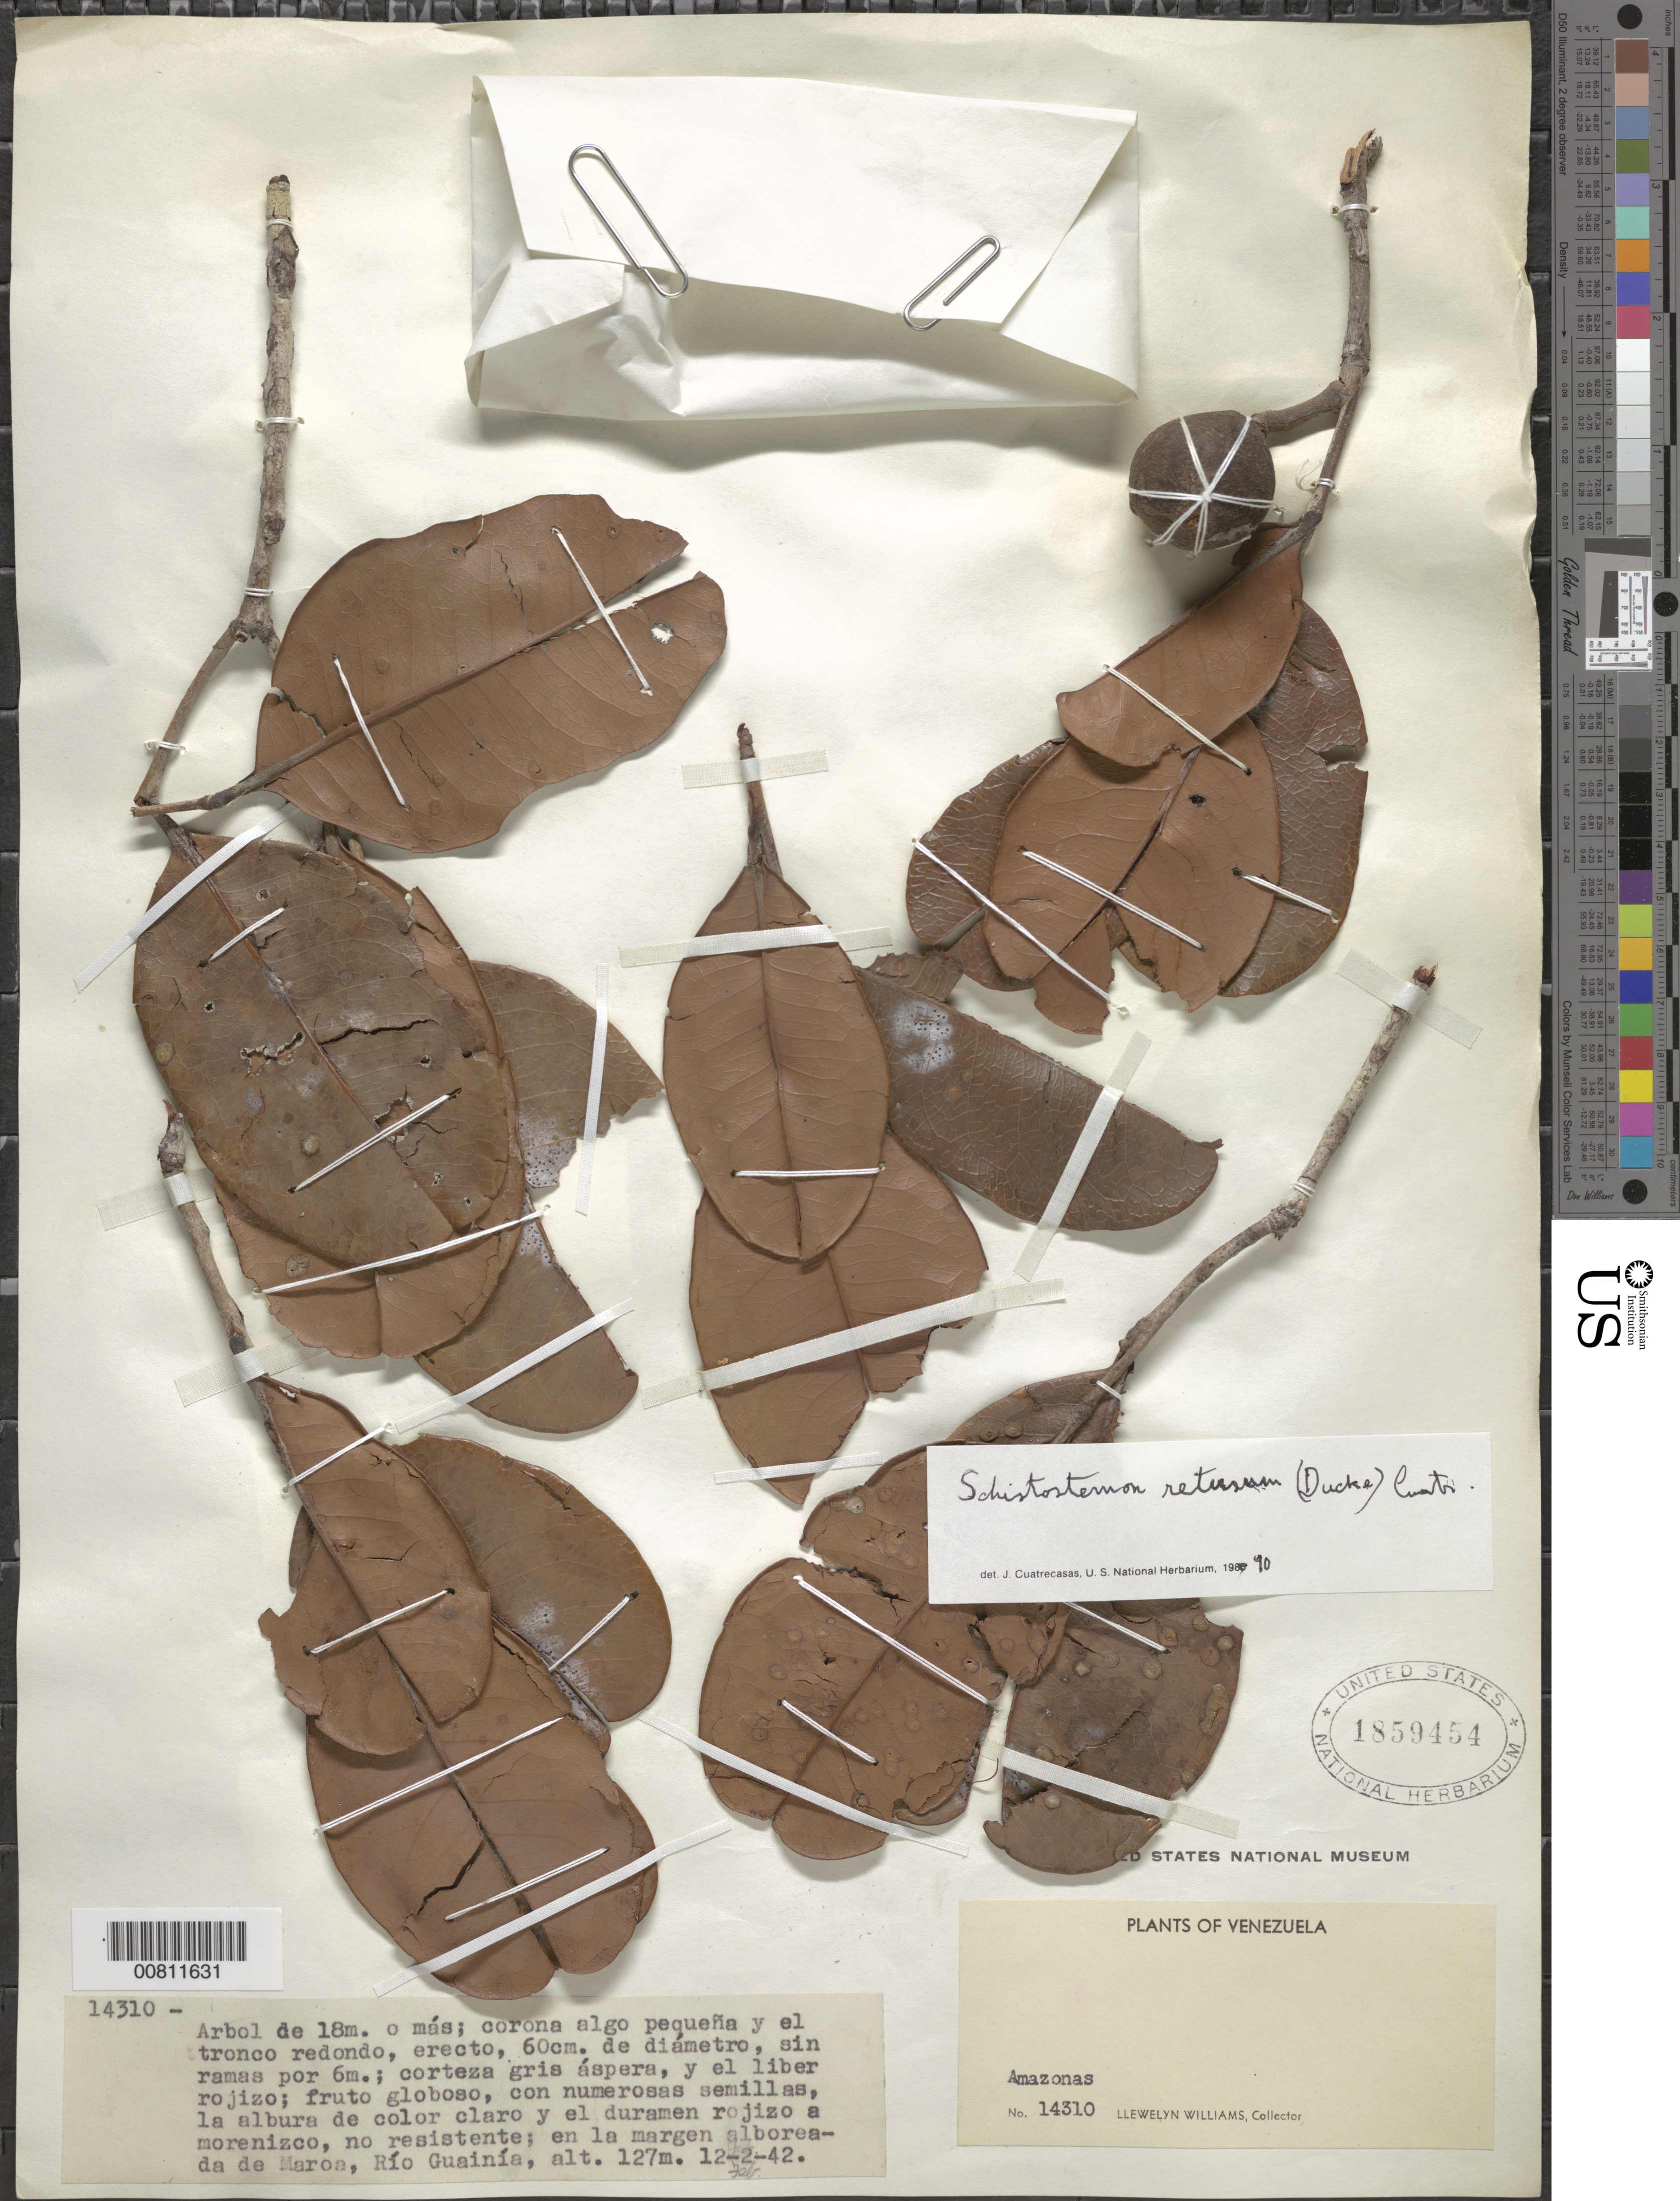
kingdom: Plantae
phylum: Tracheophyta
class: Magnoliopsida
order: Malpighiales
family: Humiriaceae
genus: Schistostemon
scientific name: Schistostemon retusus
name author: (Ducke) Cuatrec.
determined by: Cuatrecasas, J.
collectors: Ll. Williams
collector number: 14310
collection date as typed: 12-Feb-42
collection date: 1942-02-12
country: Venezuela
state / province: Amazonas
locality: Maroa, Río Guainía, isla al frente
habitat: Margen alboreada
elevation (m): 127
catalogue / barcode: US 1859454